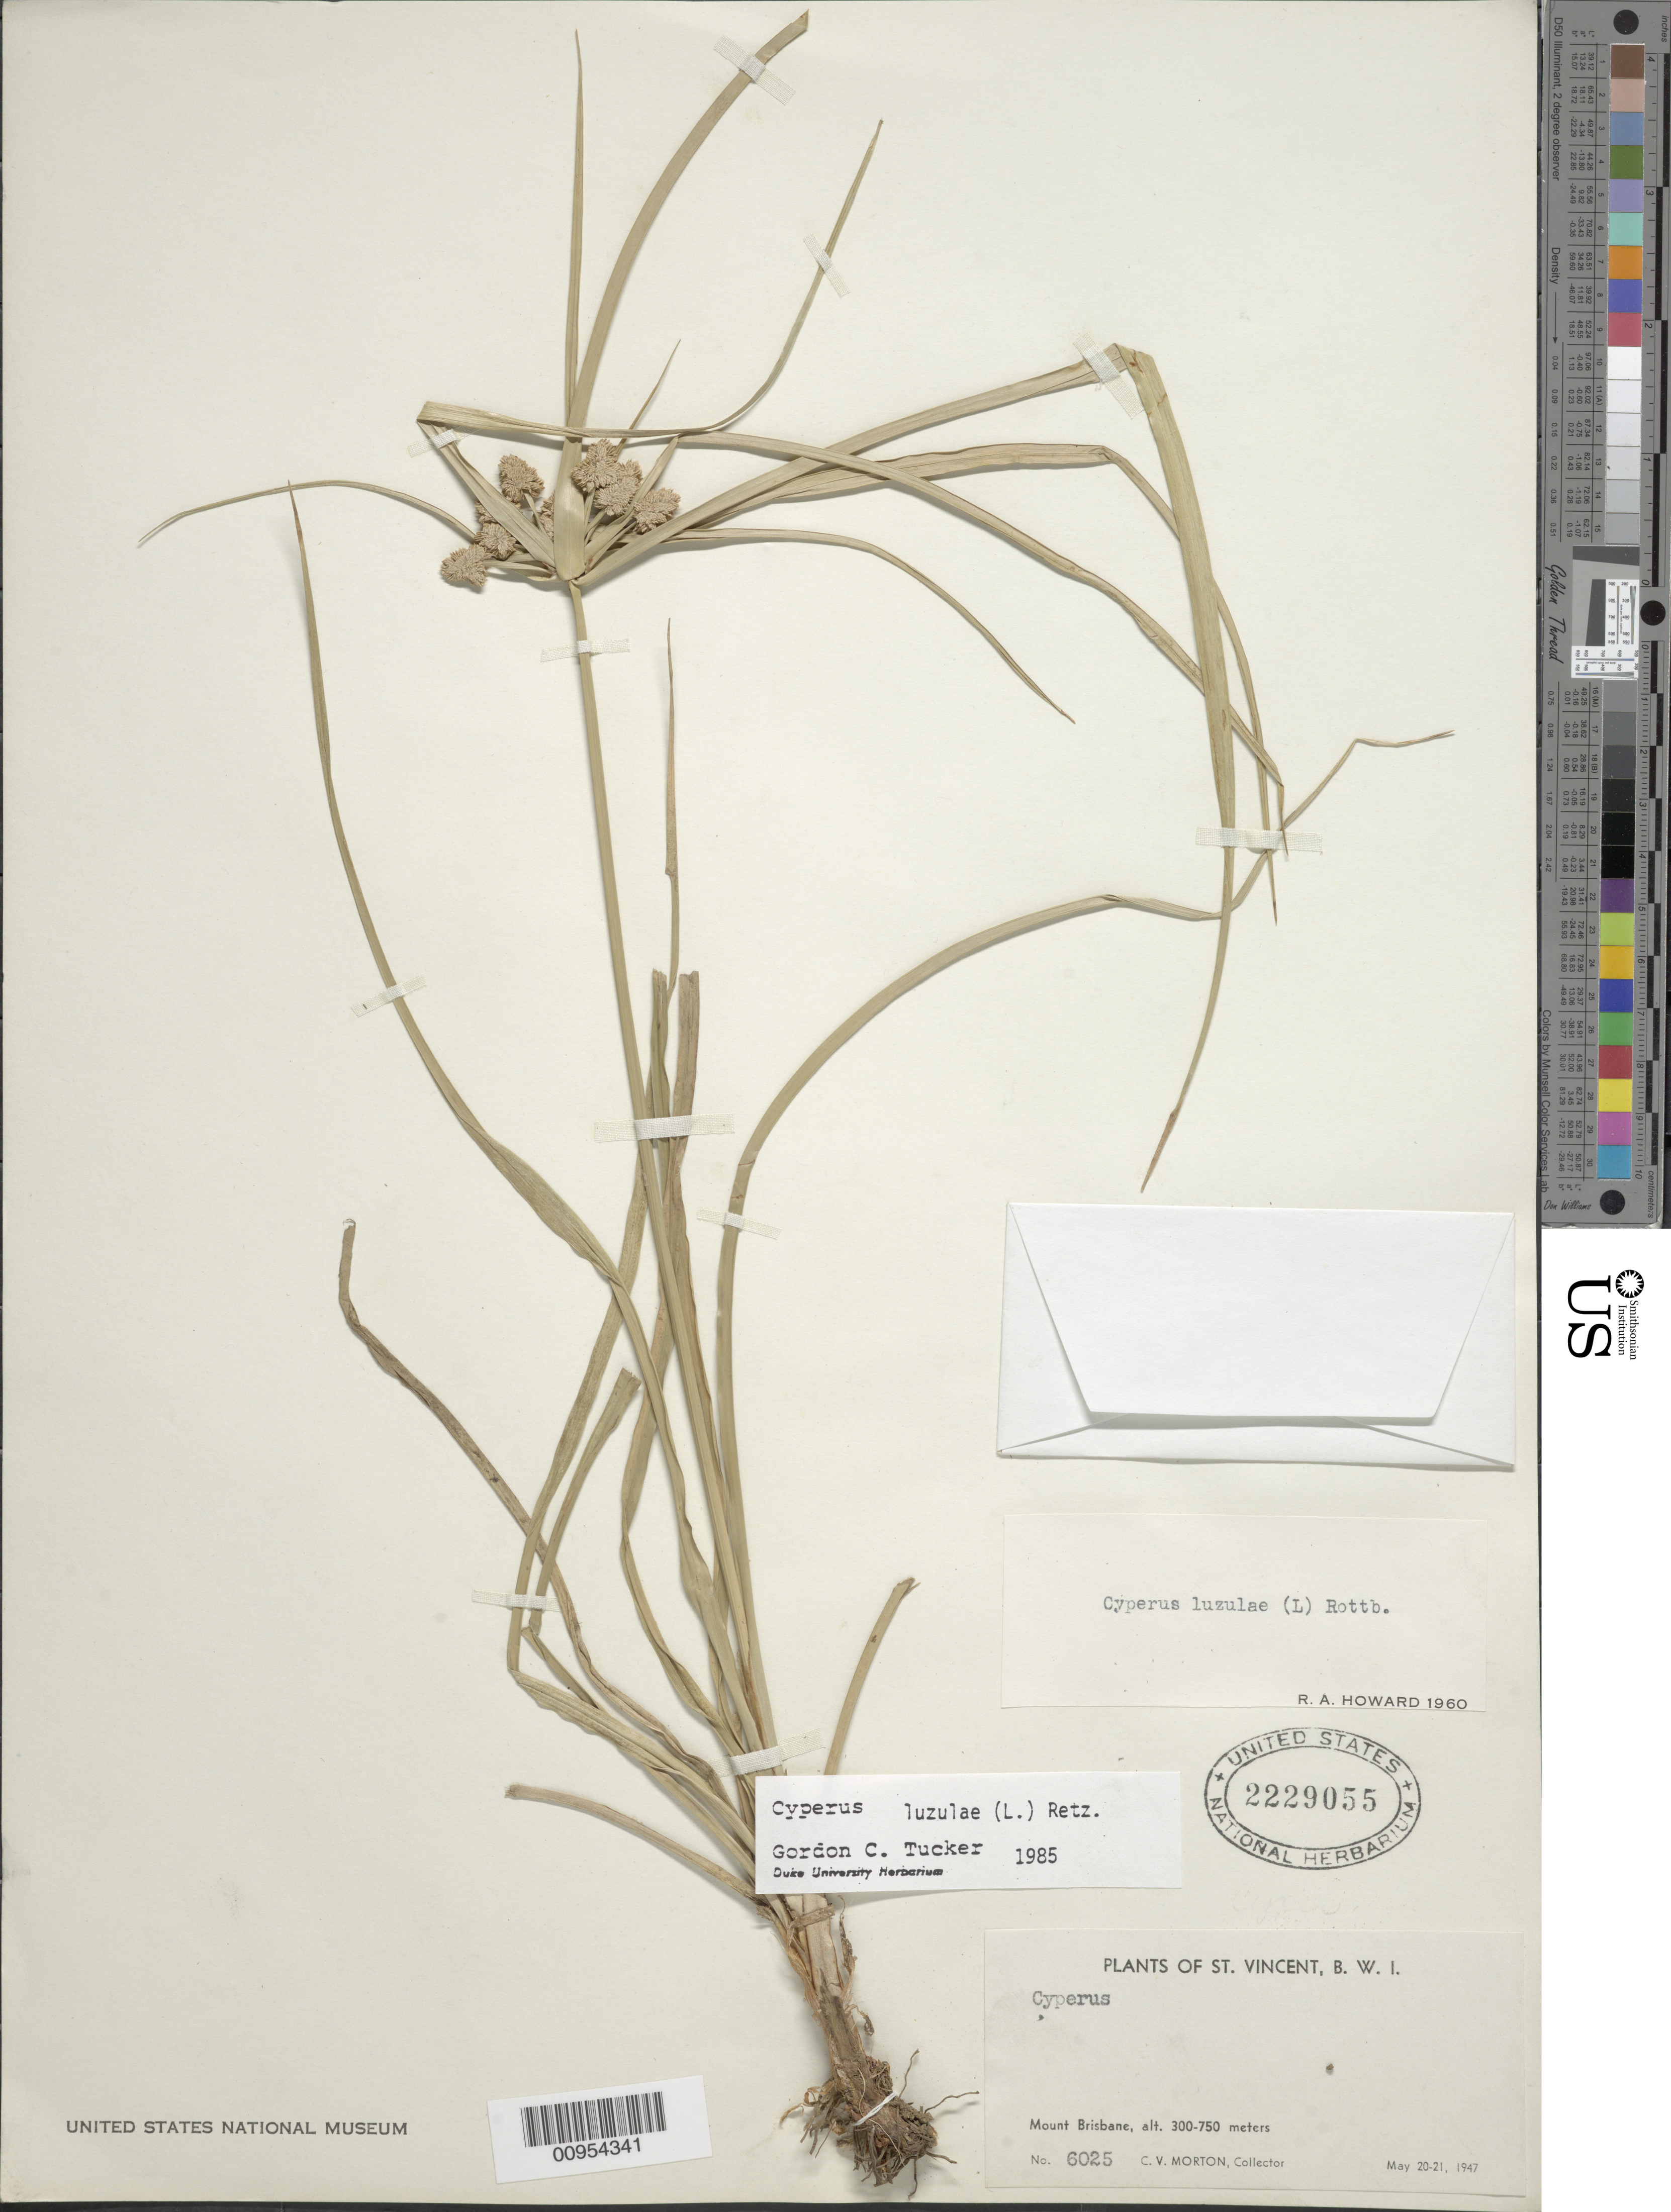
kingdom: Plantae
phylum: Tracheophyta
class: Liliopsida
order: Poales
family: Cyperaceae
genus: Cyperus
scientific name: Cyperus luzulae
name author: (L.) Rottb. ex Retz.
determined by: Tucker, G. C.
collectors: C. V. Morton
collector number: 6025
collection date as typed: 20 May 1947 to 21 May 1947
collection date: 1947-05-20/1947-05-21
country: St. Vincent - Grenadines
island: St. Vincent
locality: Mount Brisbane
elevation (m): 300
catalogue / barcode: US 2229055